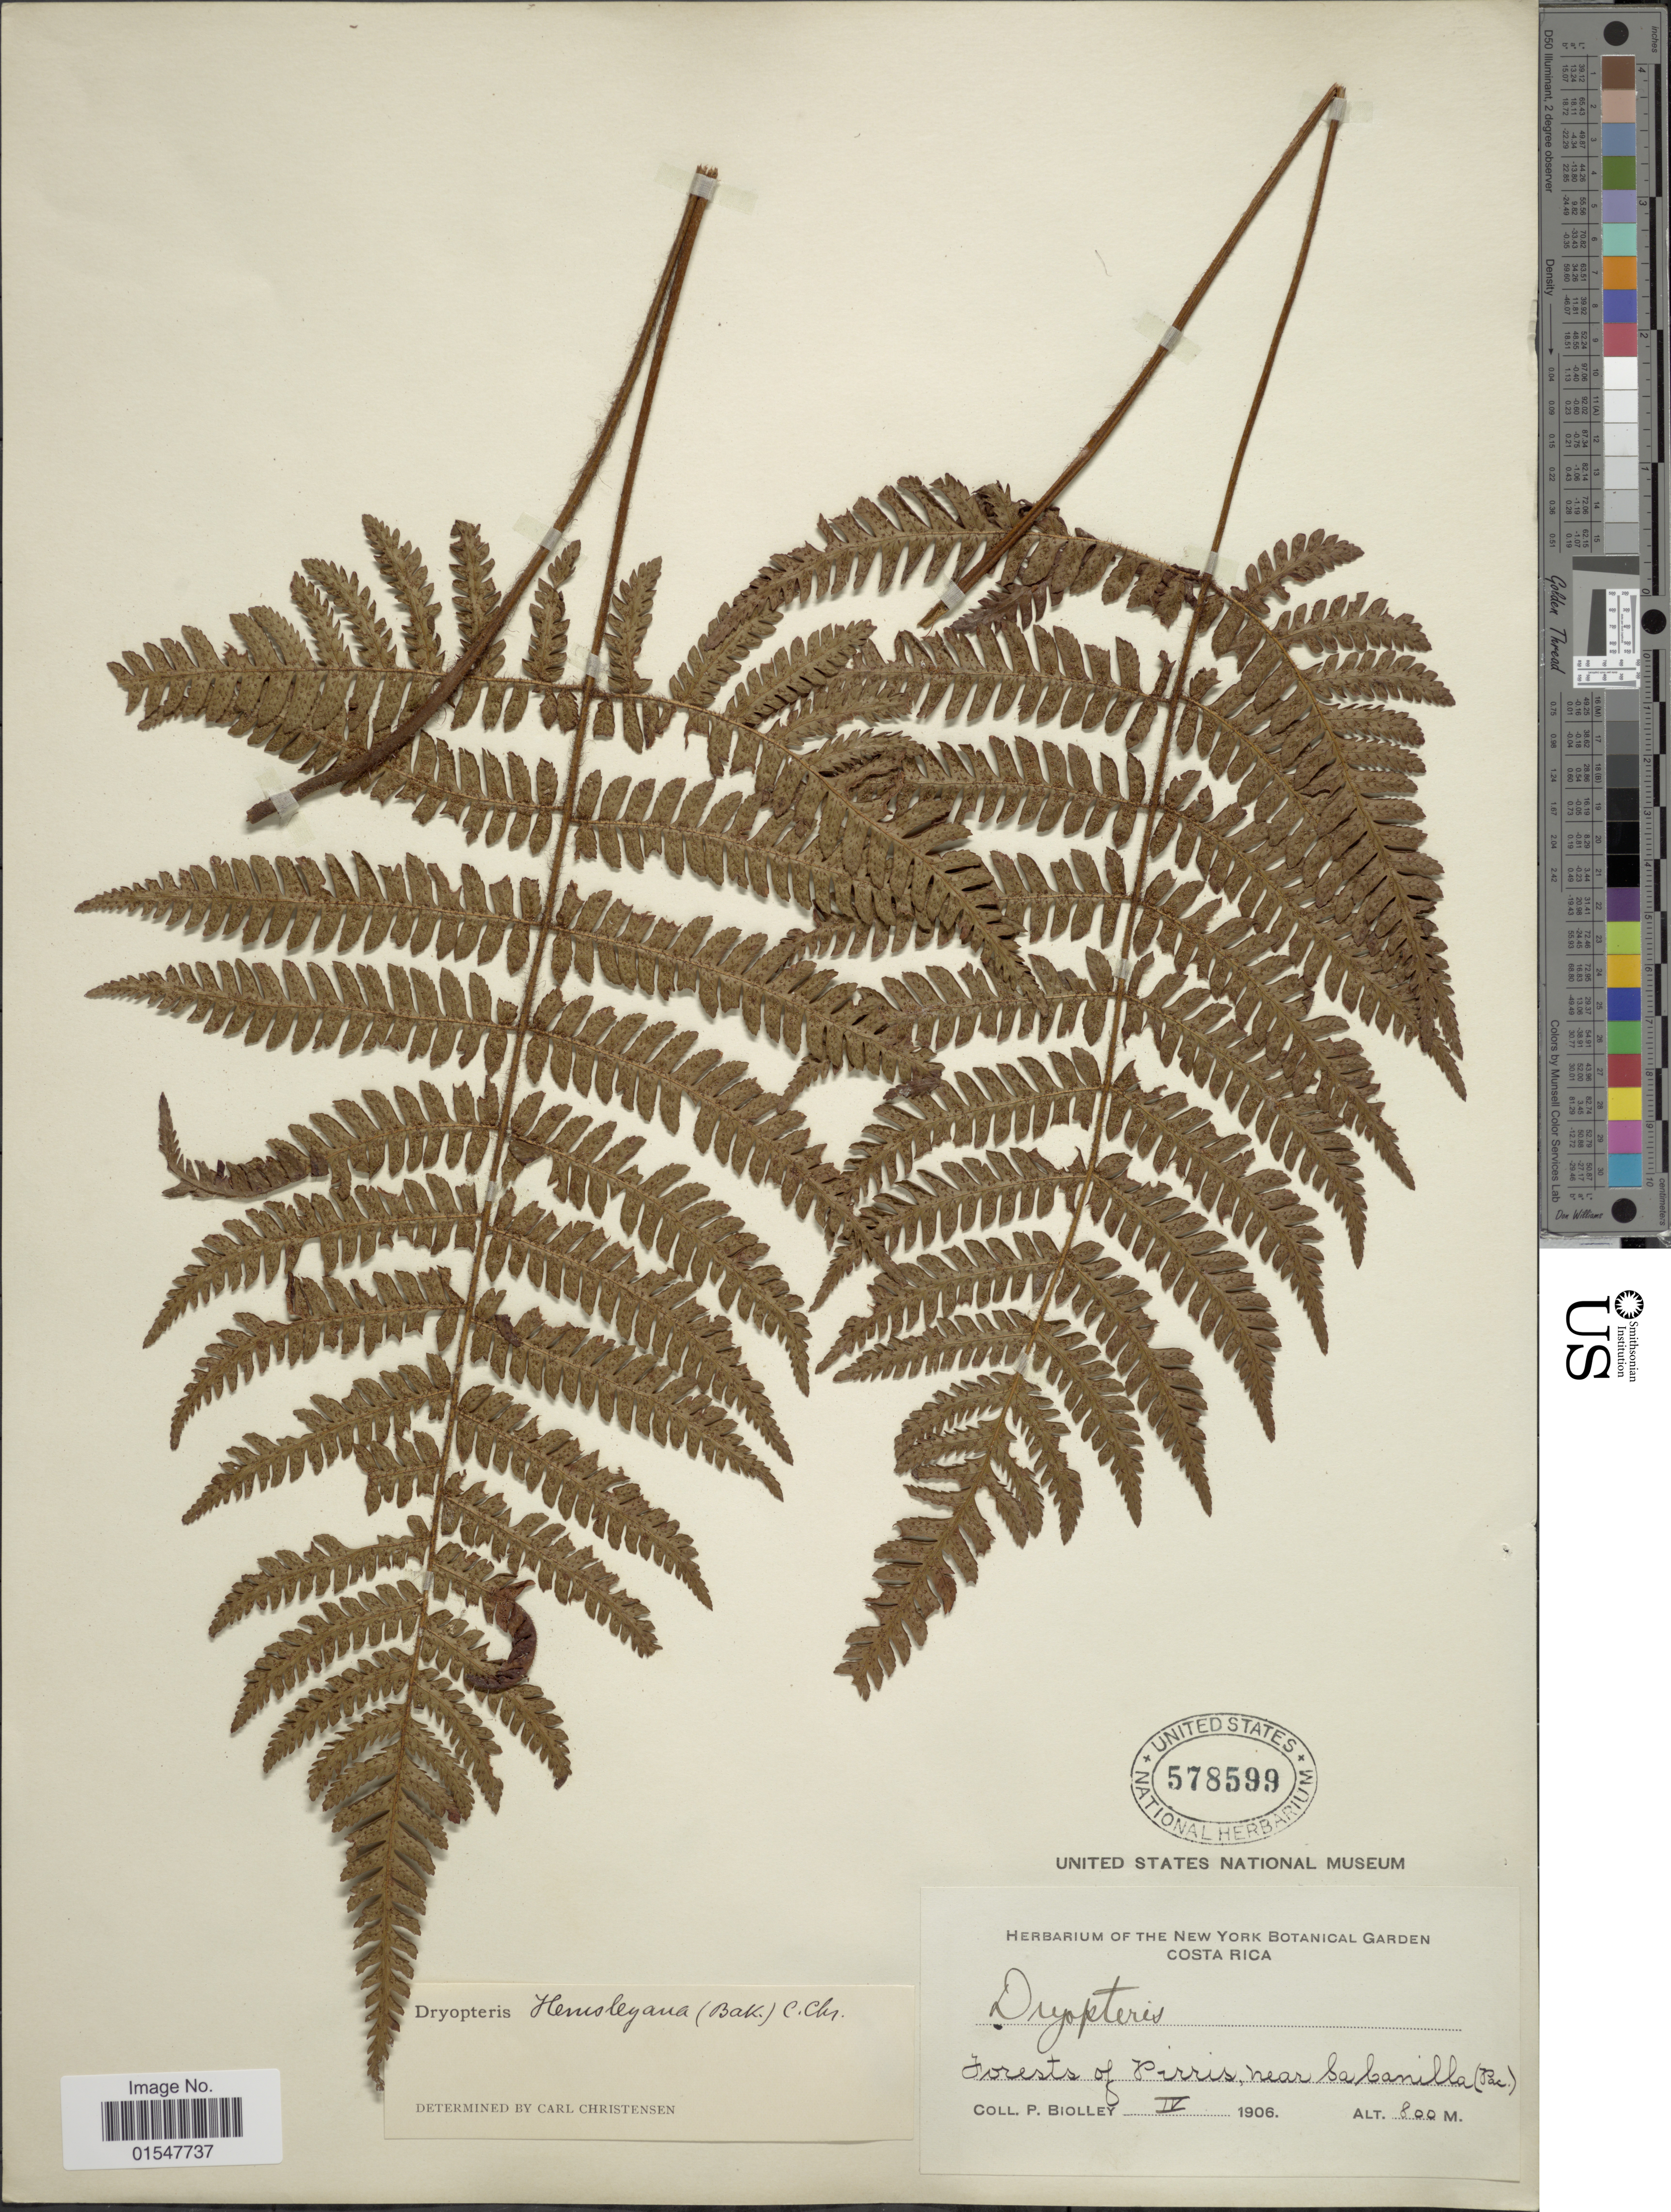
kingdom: Plantae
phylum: Tracheophyta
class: Polypodiopsida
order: Polypodiales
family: Dryopteridaceae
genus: Ctenitis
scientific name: Ctenitis hemsleyana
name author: (Baker ex Hemsl.) Copel.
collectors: P. Biolley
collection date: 1906-04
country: Costa Rica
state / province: San José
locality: Forest of Pirris, near Sabanilla (Pac.)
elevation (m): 800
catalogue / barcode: US 578599